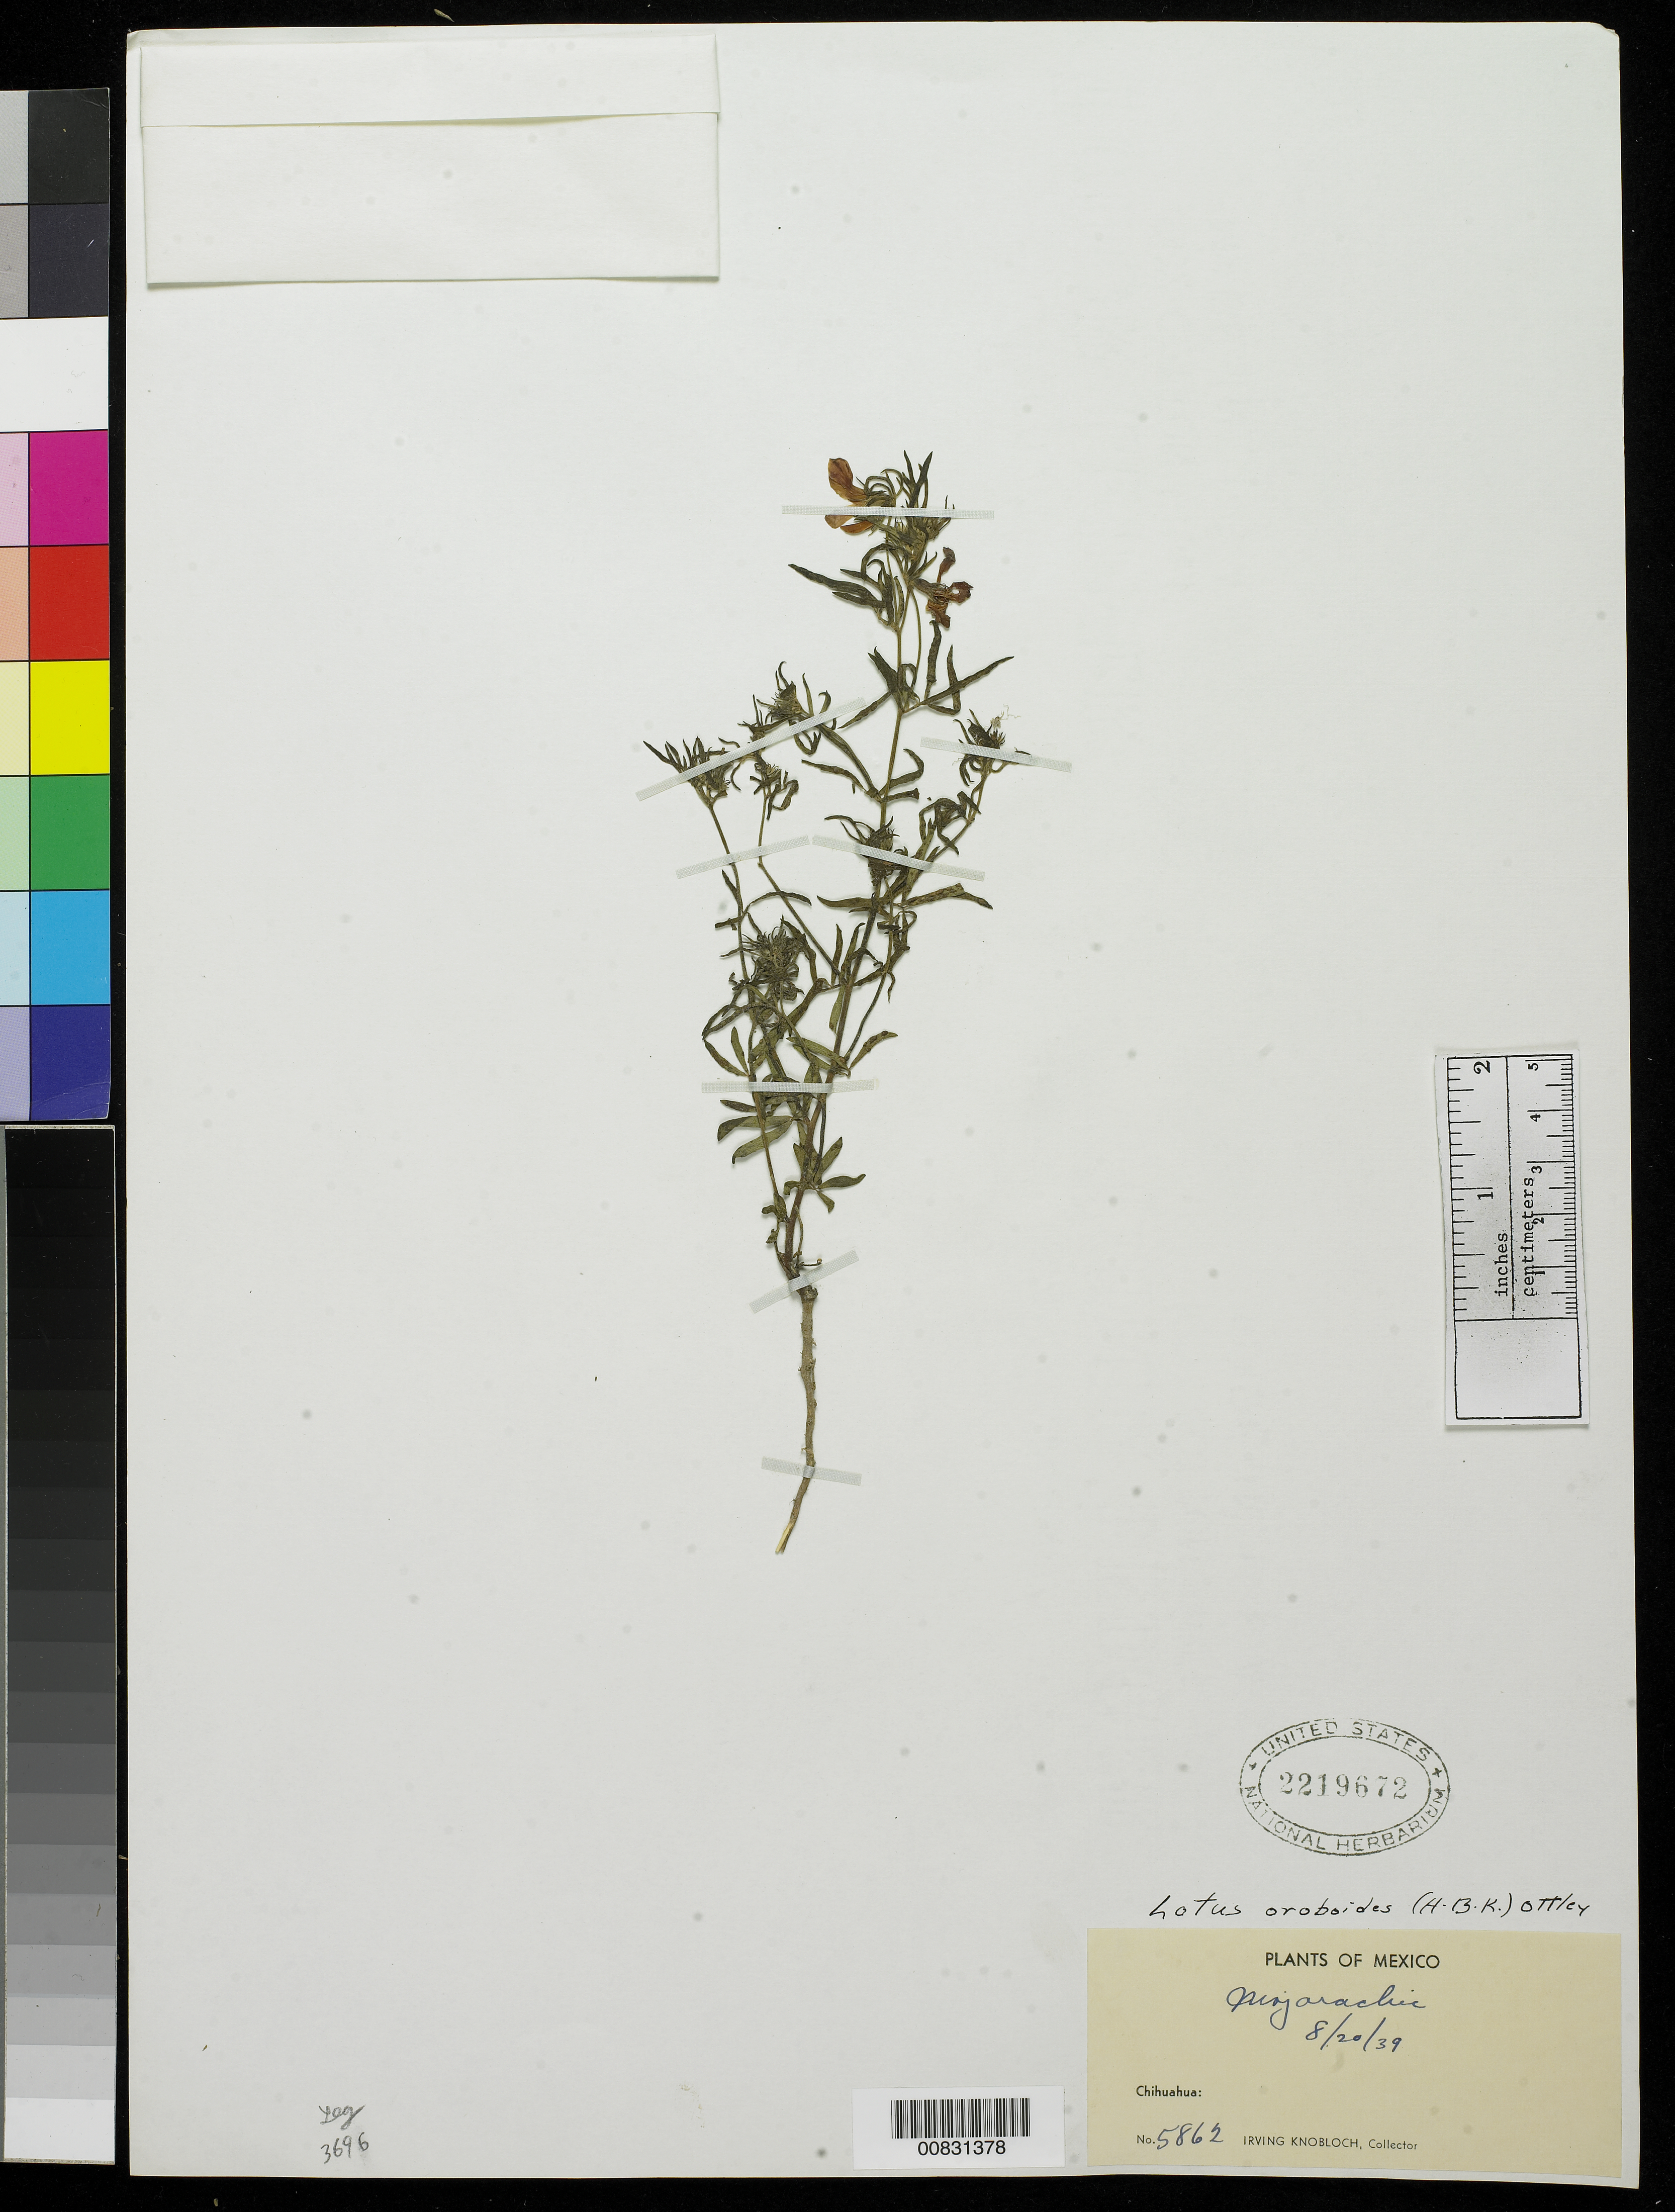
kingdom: Plantae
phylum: Tracheophyta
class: Magnoliopsida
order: Fabales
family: Fabaceae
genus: Ottleya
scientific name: Ottleya oroboides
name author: (Kunth) D.D. Sokoloff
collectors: I. W. Knobloch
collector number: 5862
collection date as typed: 20 Aug 1939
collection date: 1939-08-20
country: Mexico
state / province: Chihuahua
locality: Mojarachic, Chihuahua.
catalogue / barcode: US 2219672